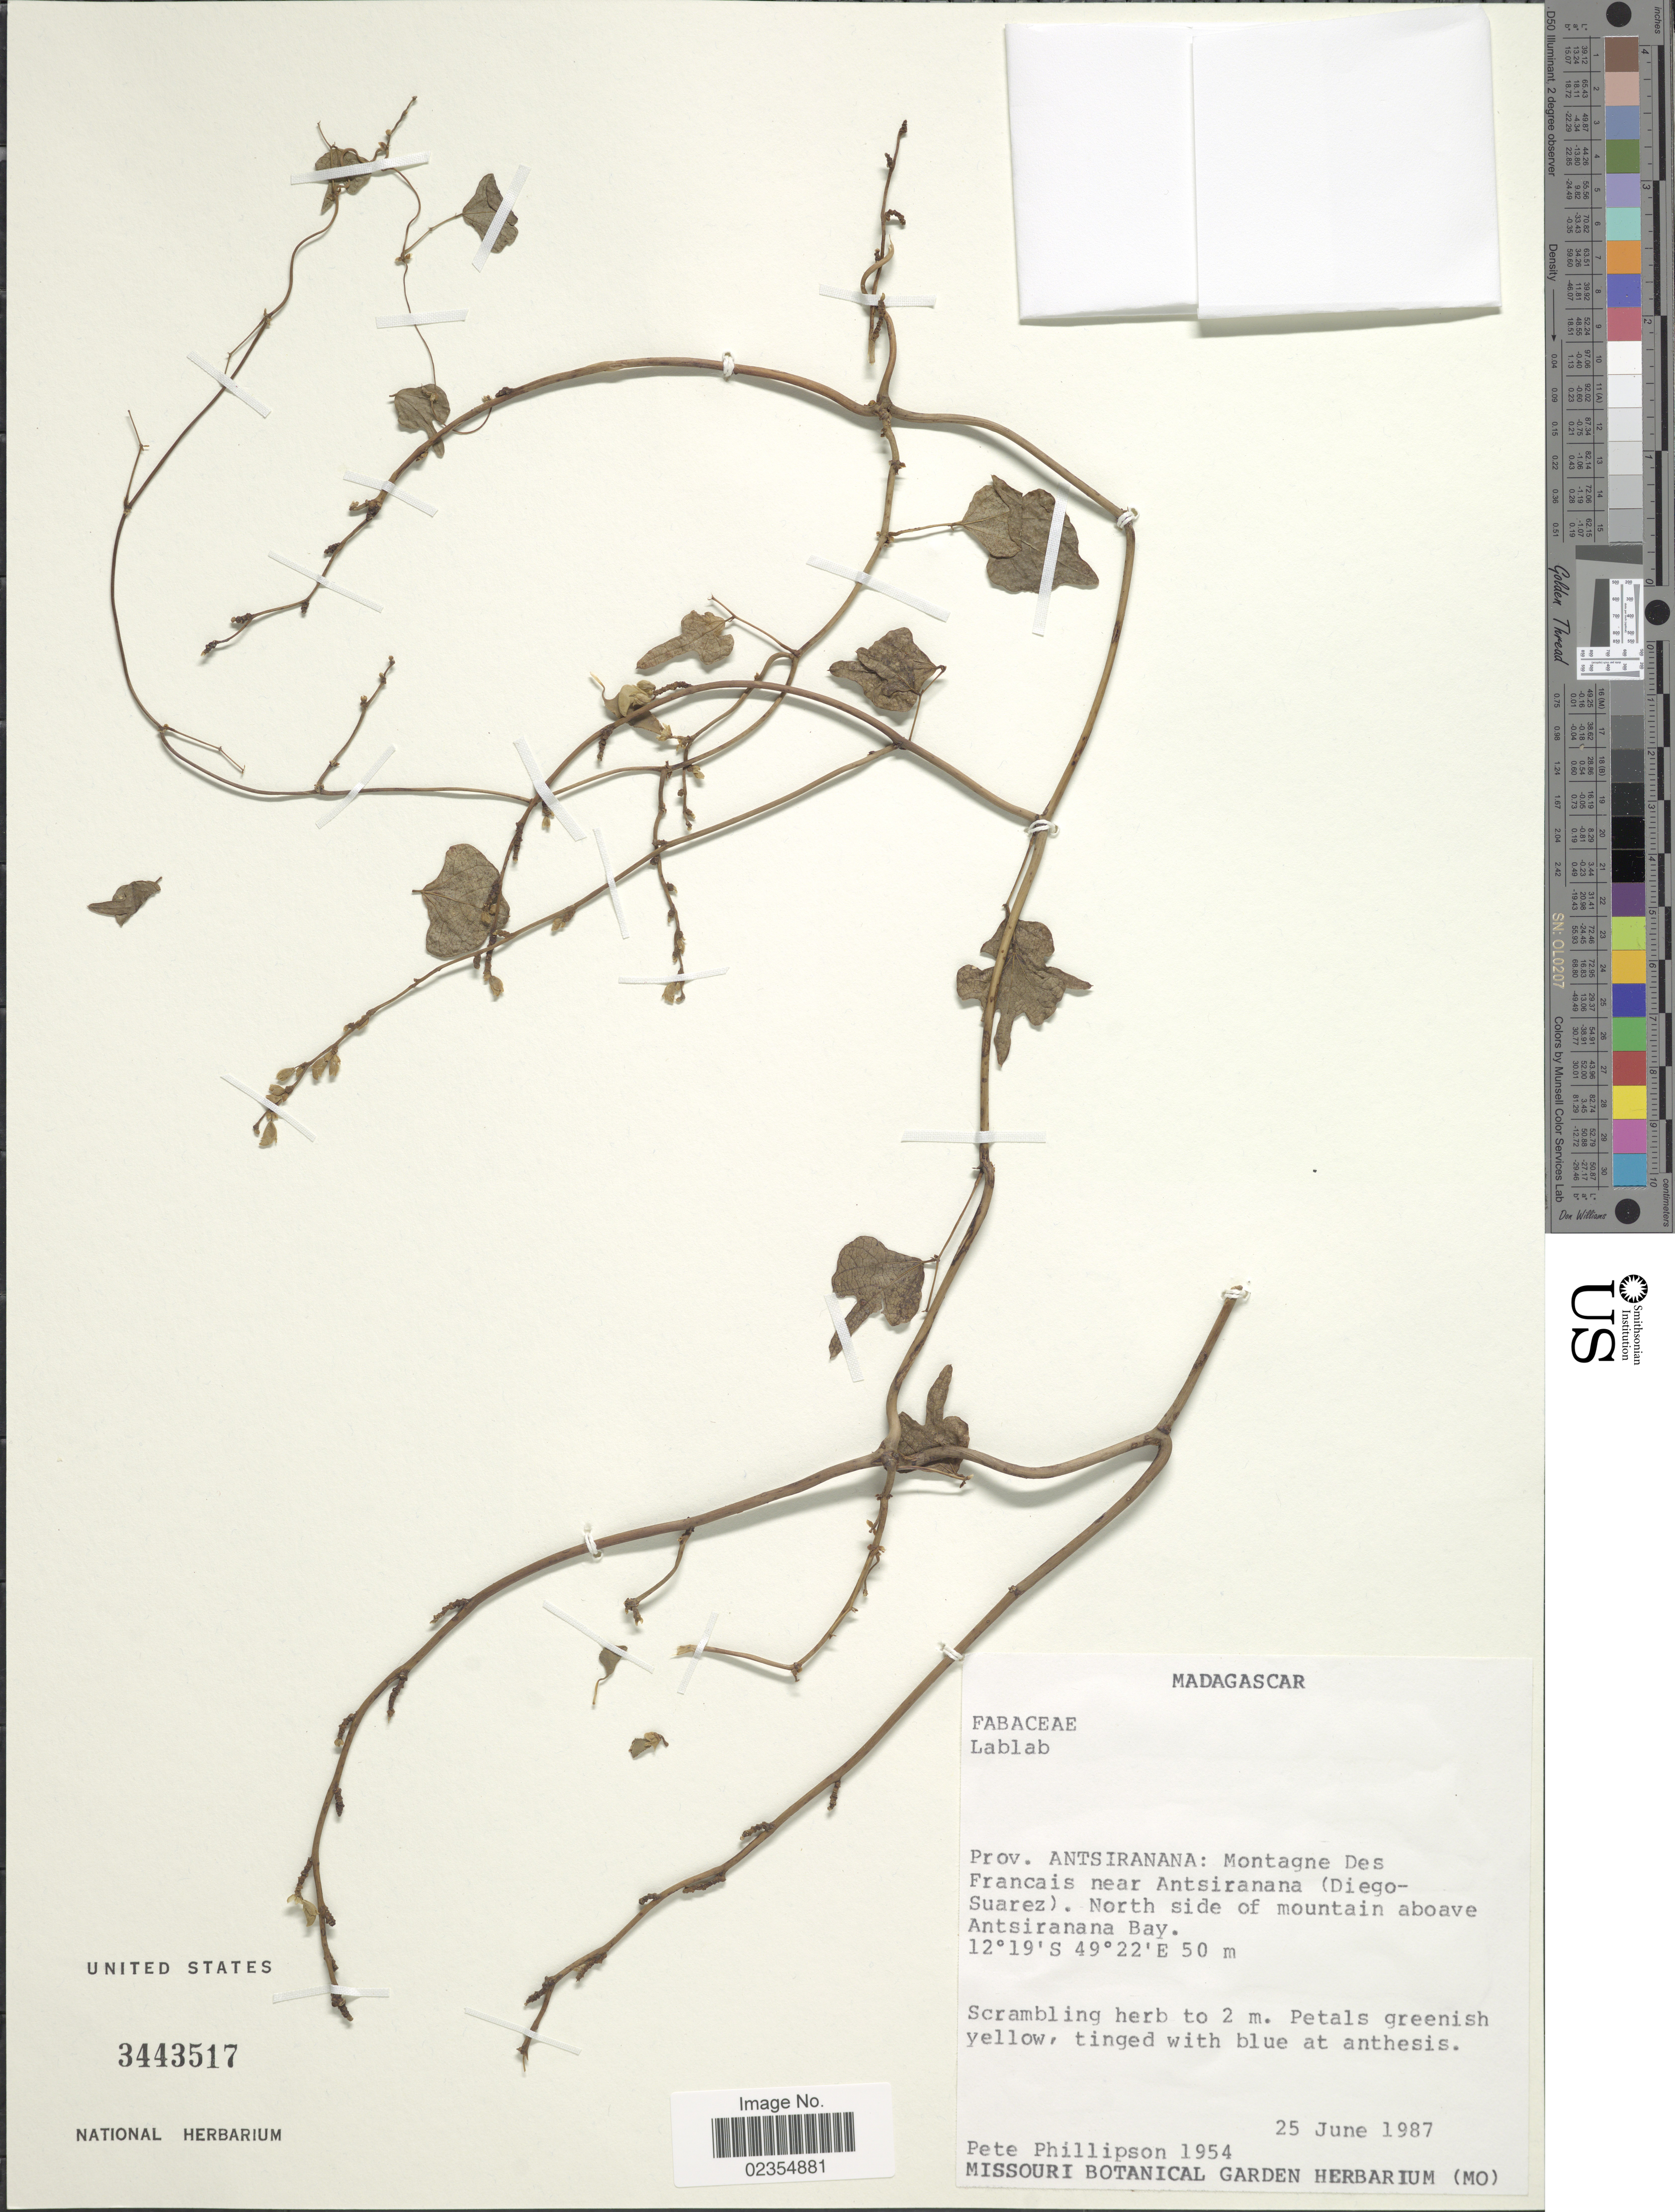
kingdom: Plantae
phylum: Tracheophyta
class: Magnoliopsida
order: Fabales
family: Fabaceae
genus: Lablab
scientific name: Lablab sp.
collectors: P. B. Phillipson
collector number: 1954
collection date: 1987-06-25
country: Madagascar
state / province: Diana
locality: Montagne Des Francais near Antsiranana (Diego-Suarez), north side of mountain above Antisranana Bay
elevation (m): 50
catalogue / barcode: US 3443517